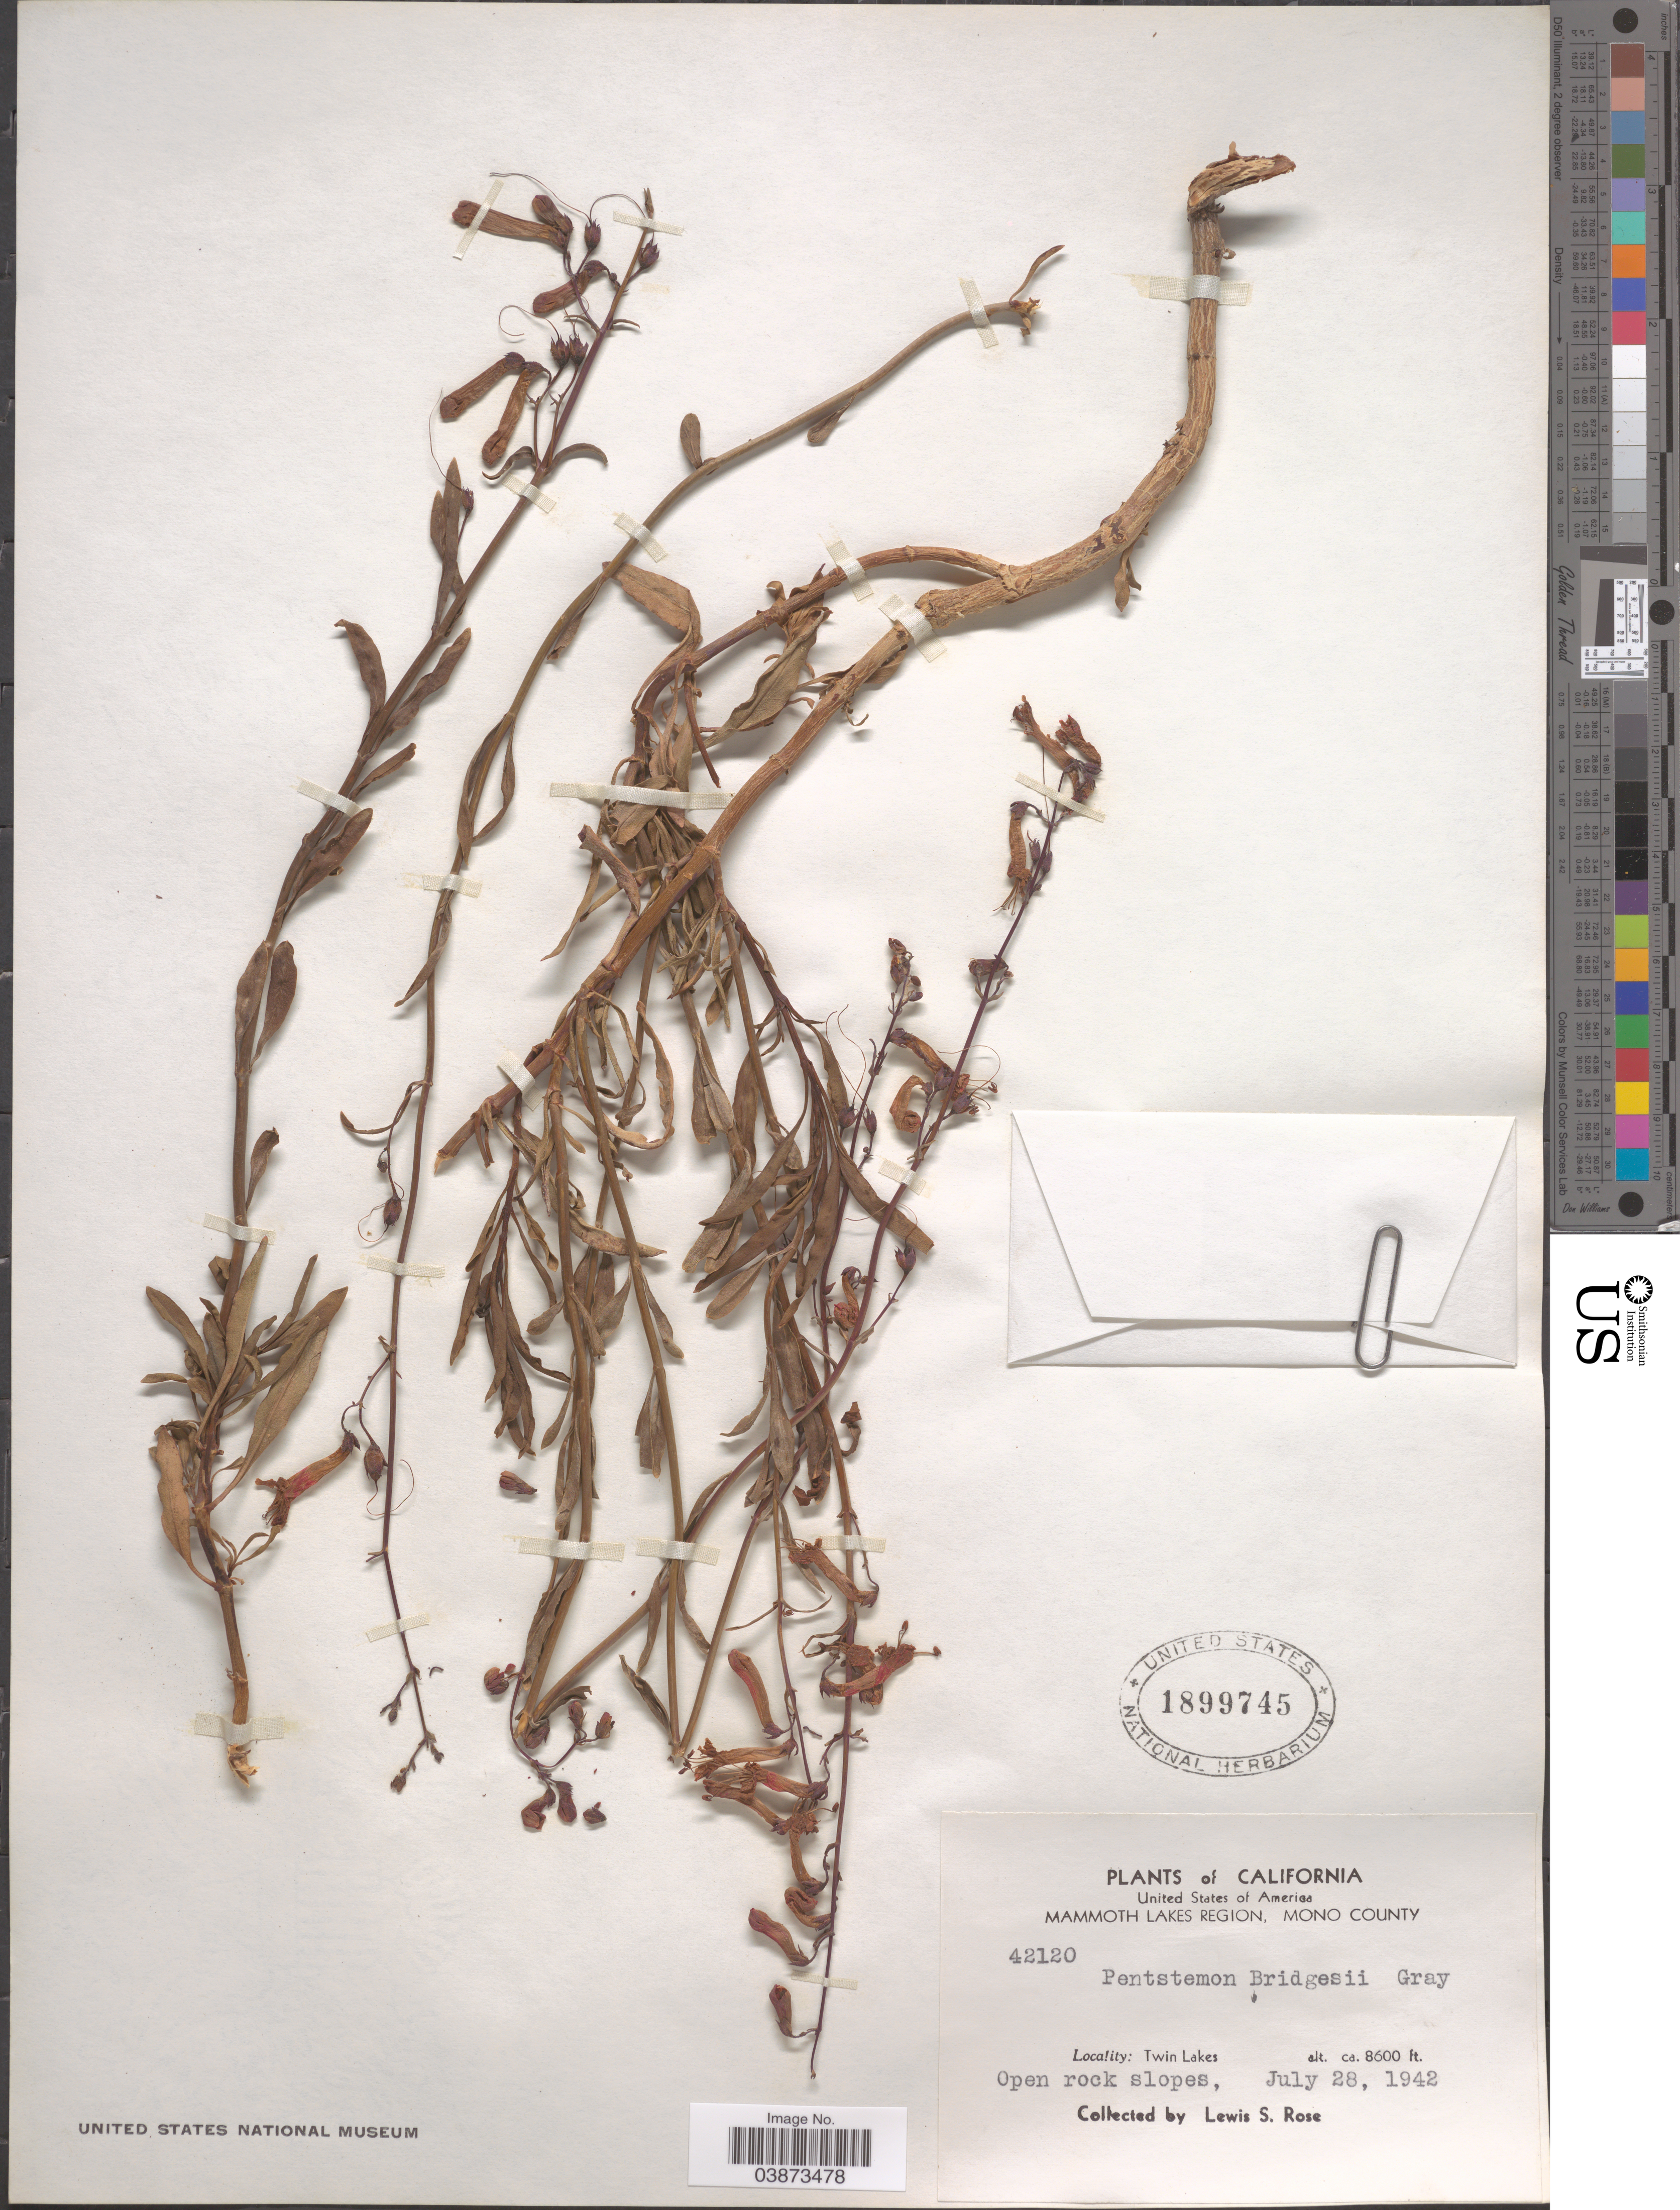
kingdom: Plantae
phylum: Tracheophyta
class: Magnoliopsida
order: Lamiales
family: Plantaginaceae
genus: Penstemon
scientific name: Penstemon bridgesii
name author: A. Gray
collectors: L. S. Rose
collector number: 42120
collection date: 1942-07-28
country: United States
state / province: California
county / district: Mono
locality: Mammoth Lakes Region, Mono County. Twin Lakes.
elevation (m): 2621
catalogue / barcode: US 1899745